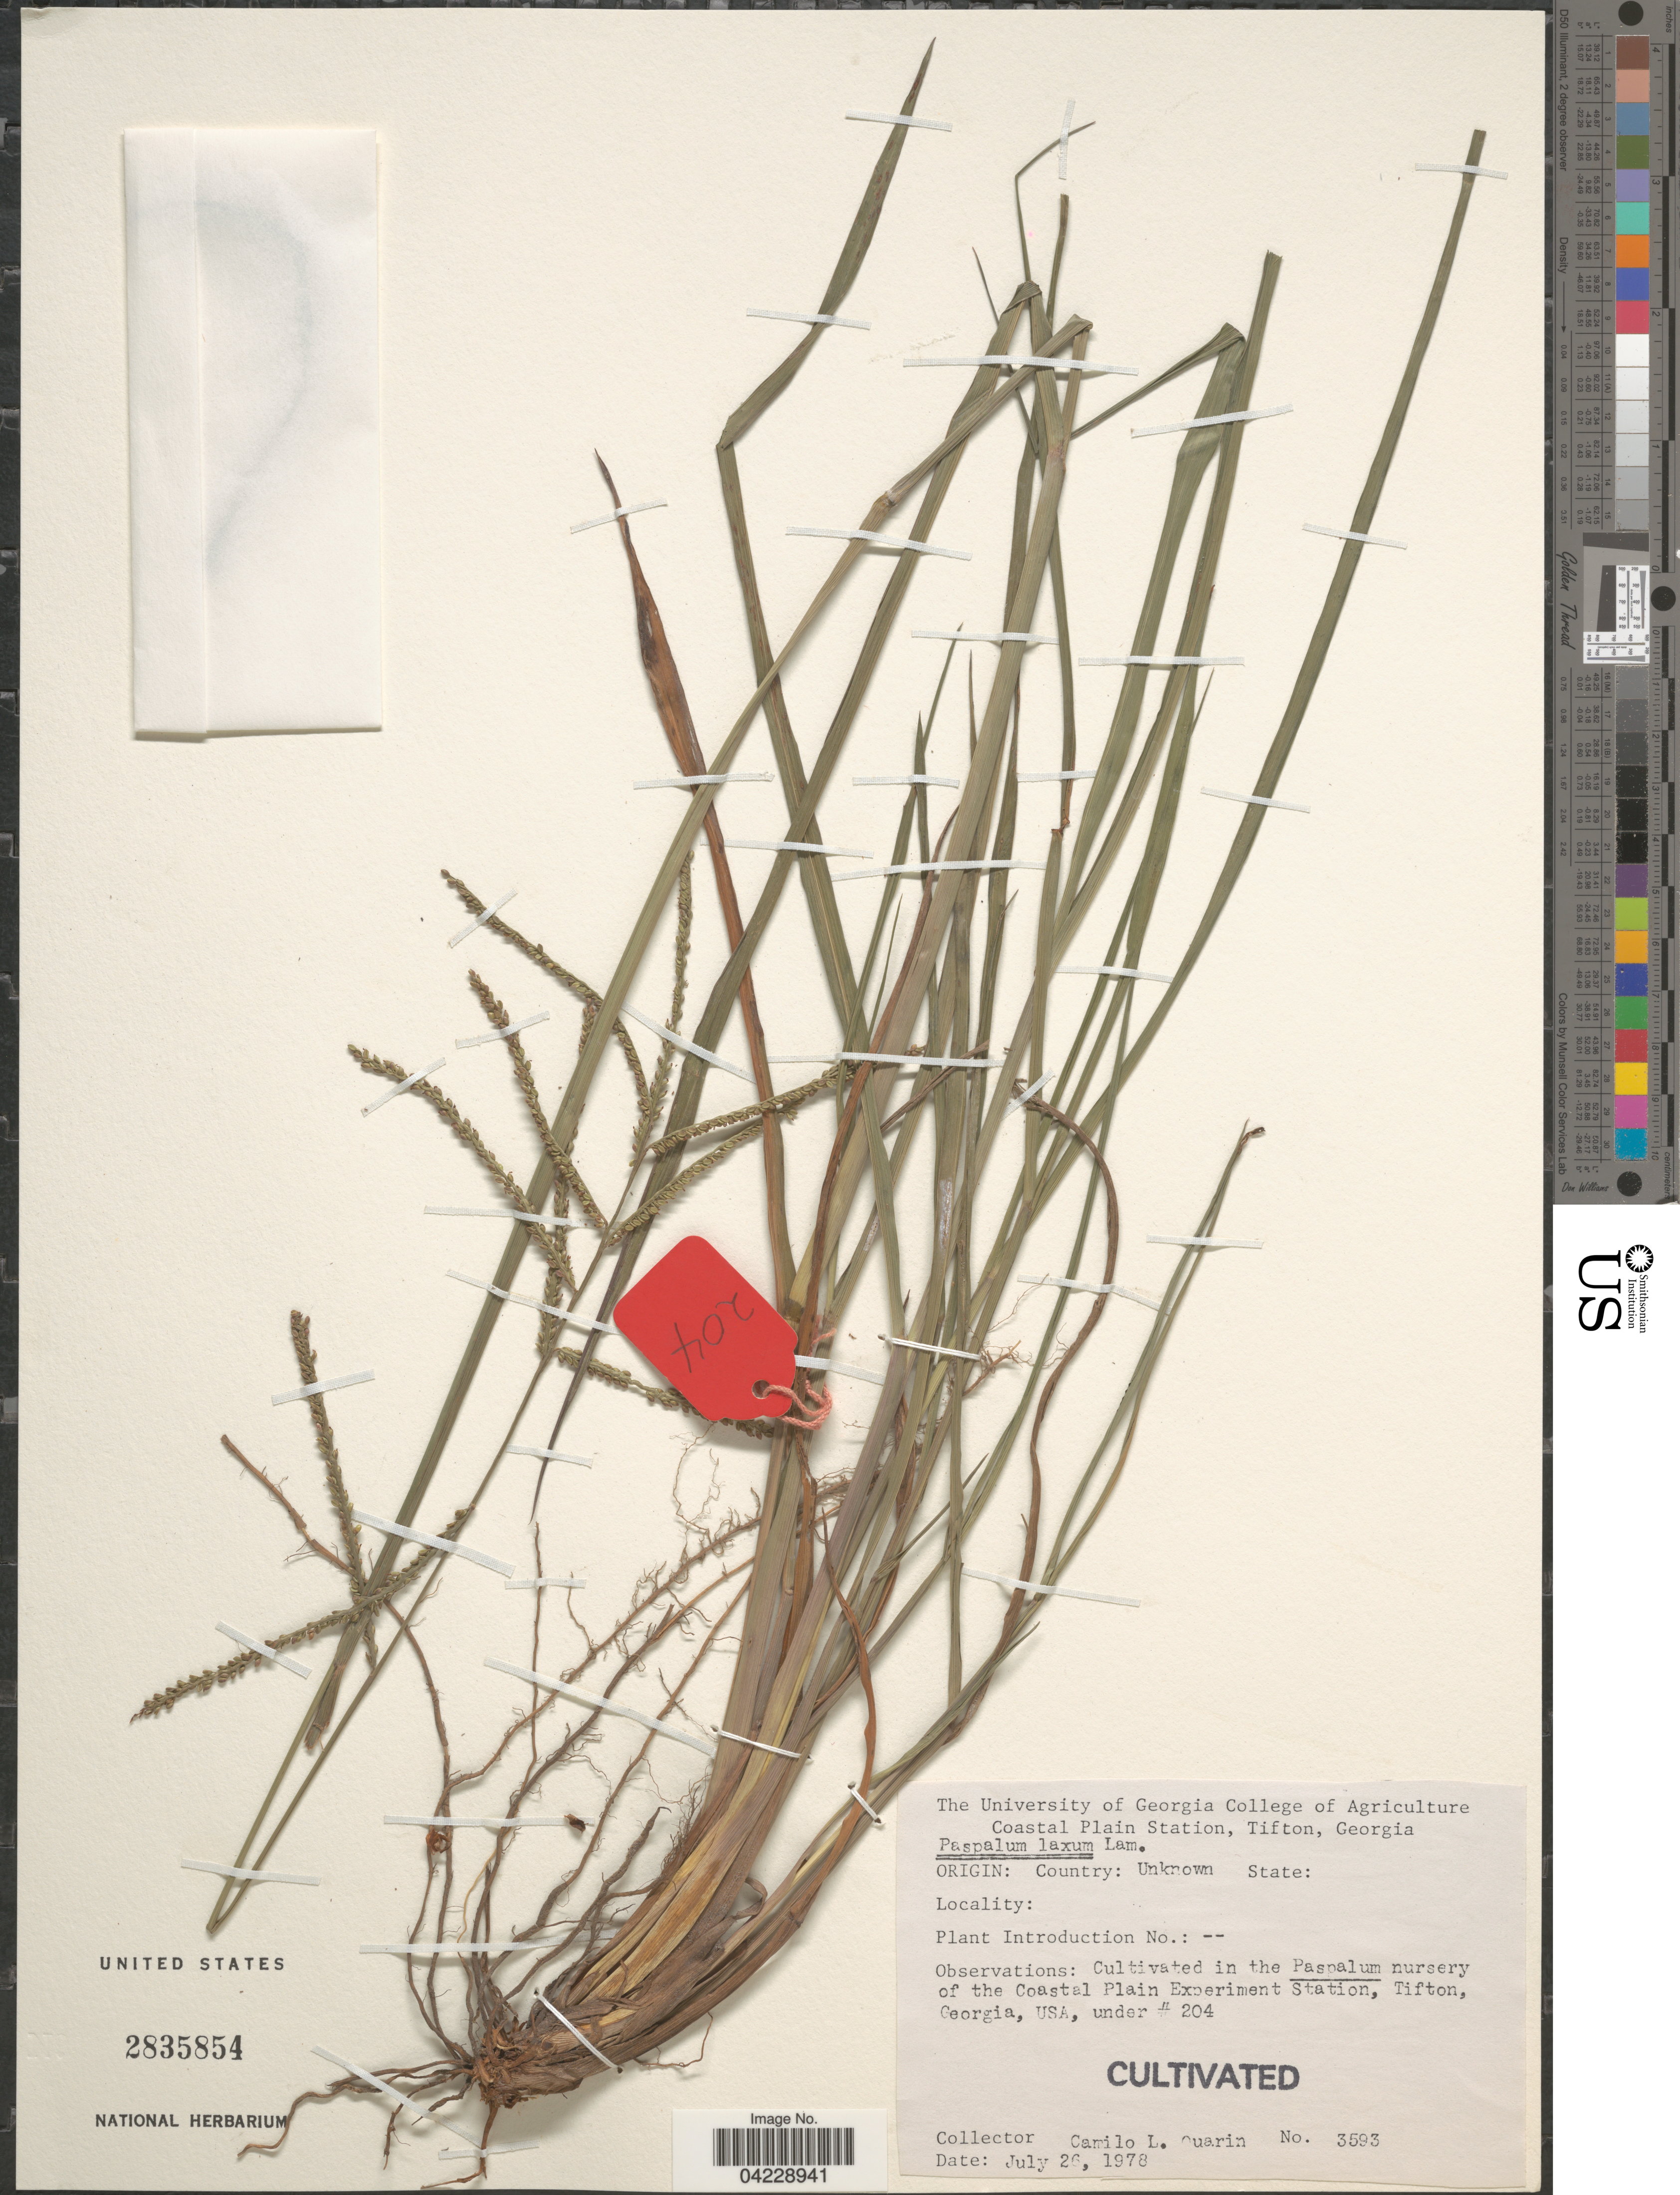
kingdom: Plantae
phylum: Tracheophyta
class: Liliopsida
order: Poales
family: Poaceae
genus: Paspalum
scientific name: Paspalum laxum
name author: Lam.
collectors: C. Quarin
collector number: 3593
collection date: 1978-07-26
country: United States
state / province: Georgia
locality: In the Paspalum nursery of the Coastal Plain Experiment Station, Tifton, under # 204.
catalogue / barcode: US 2835854